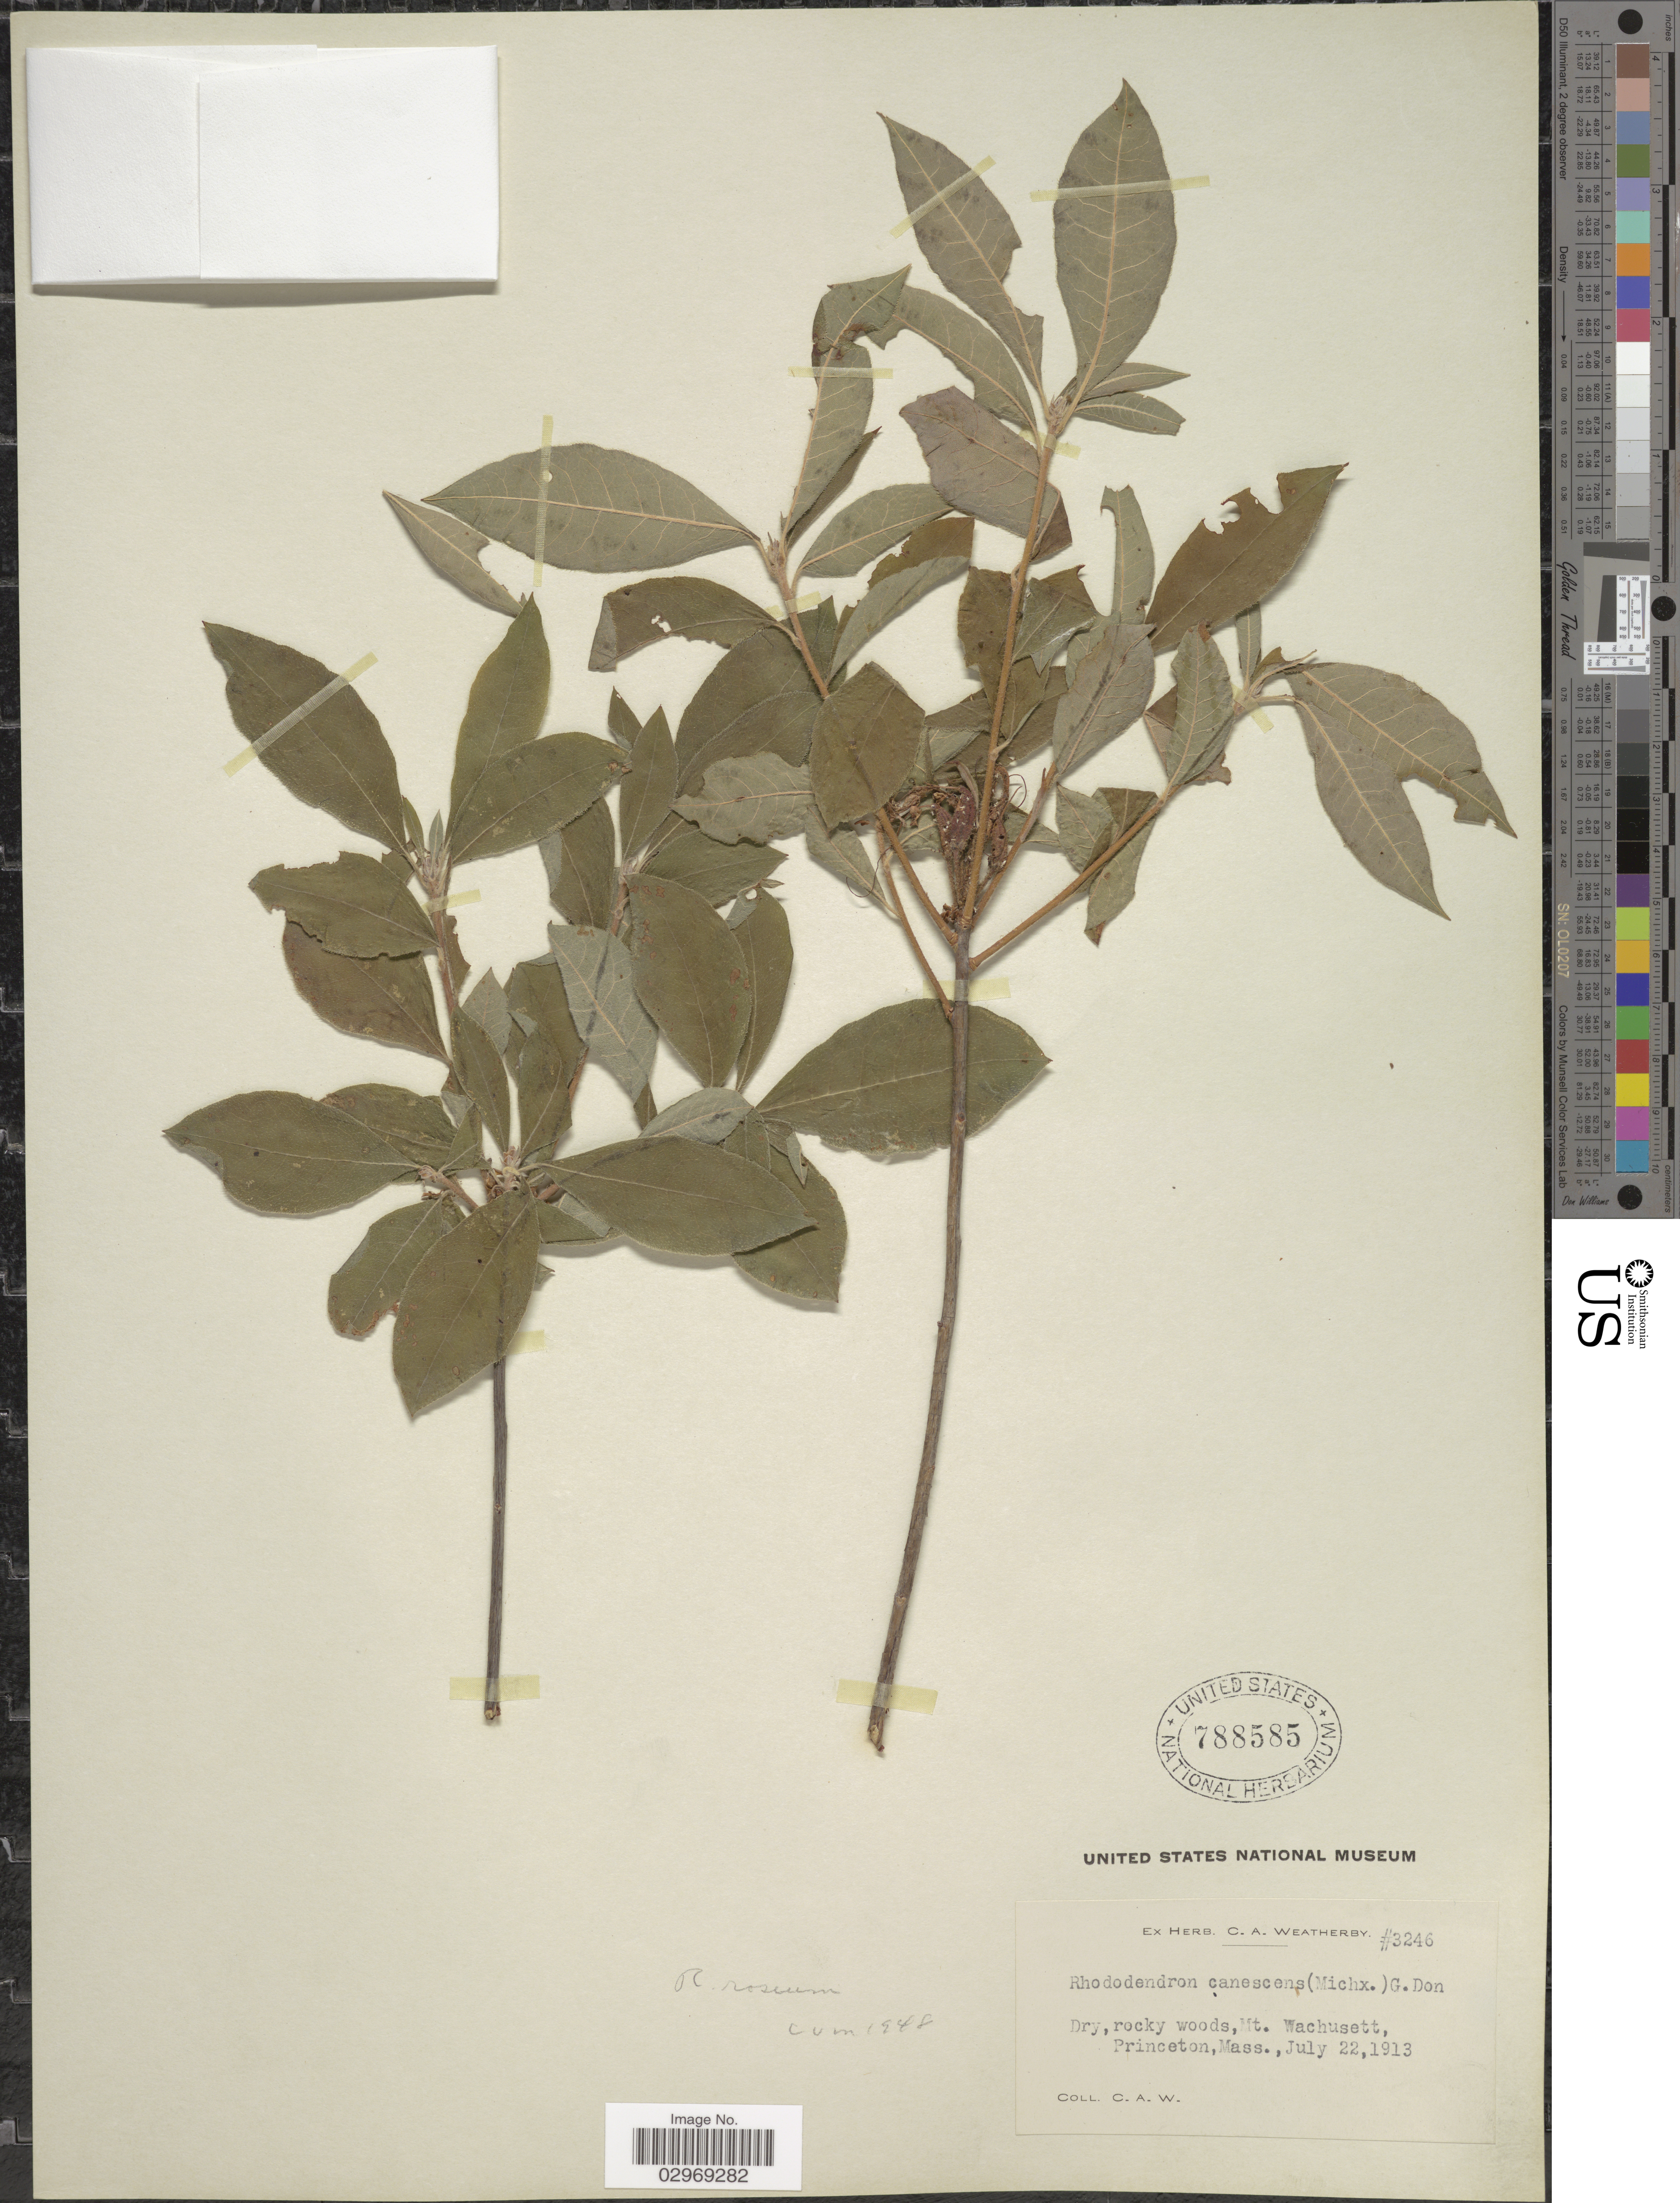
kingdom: Plantae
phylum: Tracheophyta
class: Magnoliopsida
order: Ericales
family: Ericaceae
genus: Rhododendron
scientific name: Rhododendron roseum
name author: (Loisel.) Rehder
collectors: C. A. Weatherby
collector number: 3246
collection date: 1913-07-22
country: United States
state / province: Massachusetts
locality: Mt. Wachusett, Princeton.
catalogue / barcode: US 788585